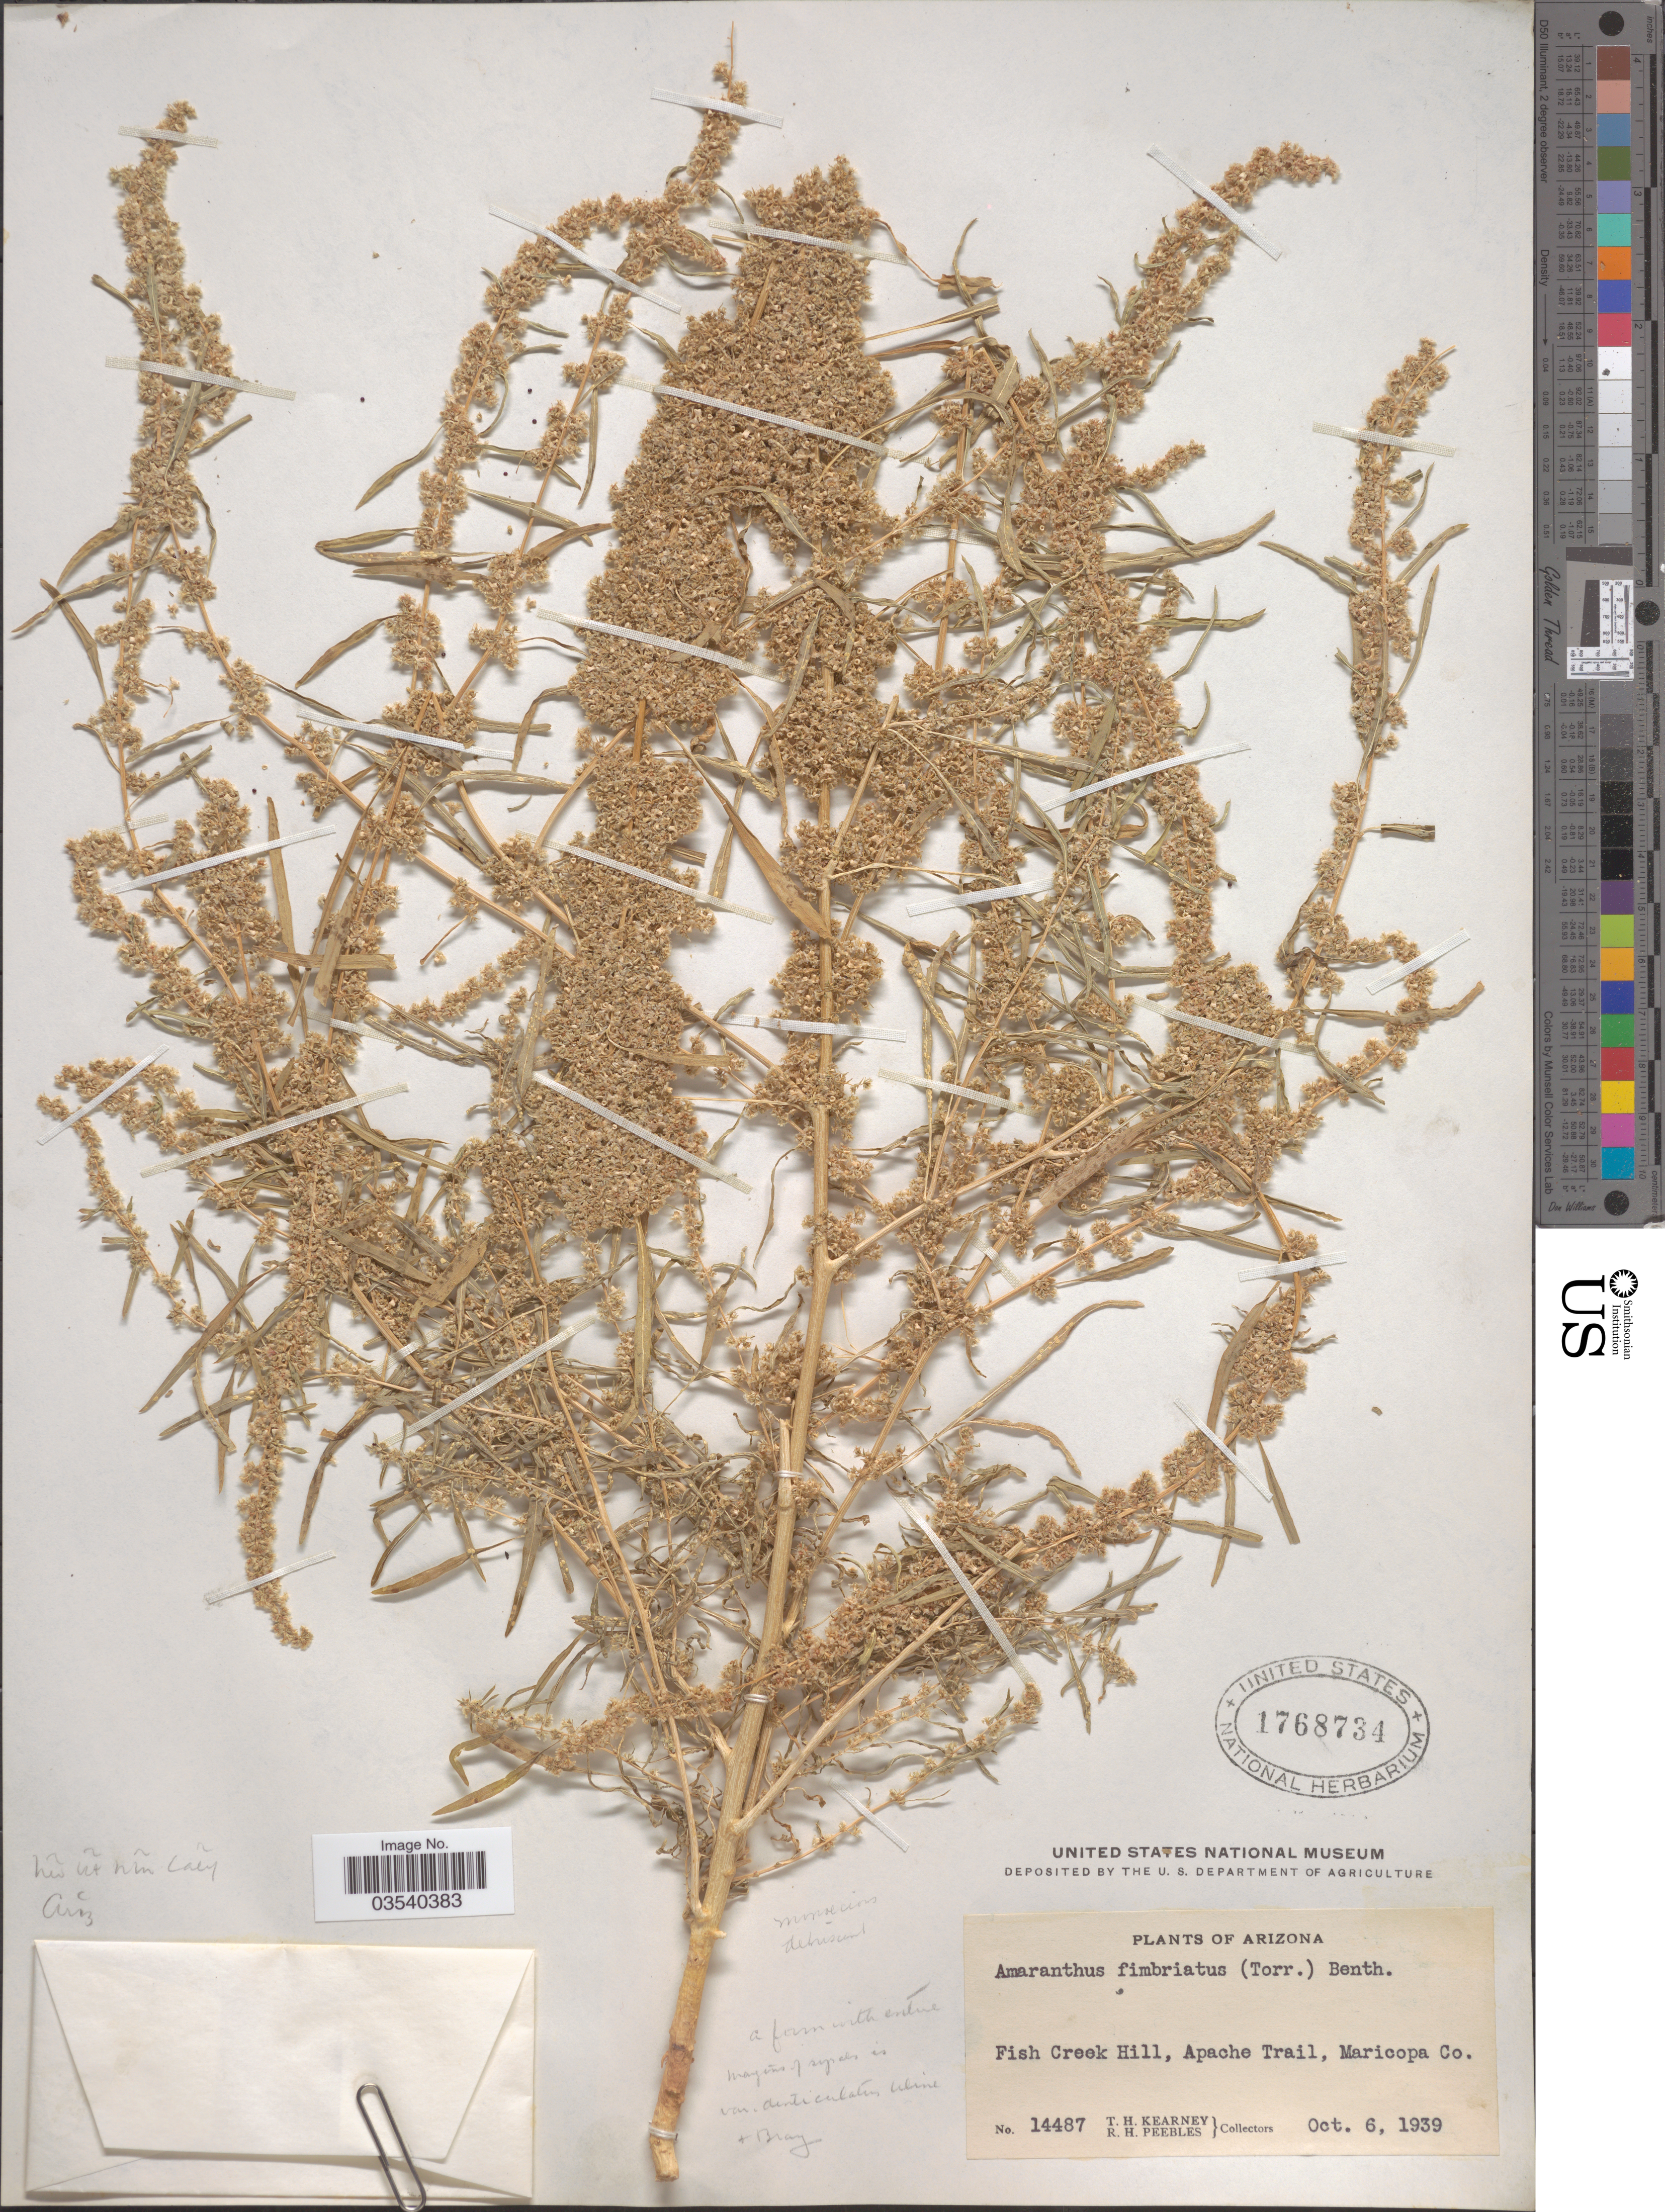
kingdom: Plantae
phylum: Tracheophyta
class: Magnoliopsida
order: Caryophyllales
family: Amaranthaceae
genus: Amaranthus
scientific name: Amaranthus fimbriatus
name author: (Torr.) Benth. ex S. Watson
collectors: T. H. Kearney & R. H. Peebles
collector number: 14487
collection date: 1939-10-06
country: United States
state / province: Arizona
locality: Fish Creek Hill, Apache Trail, Maricopa Co.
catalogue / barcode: US 1768734